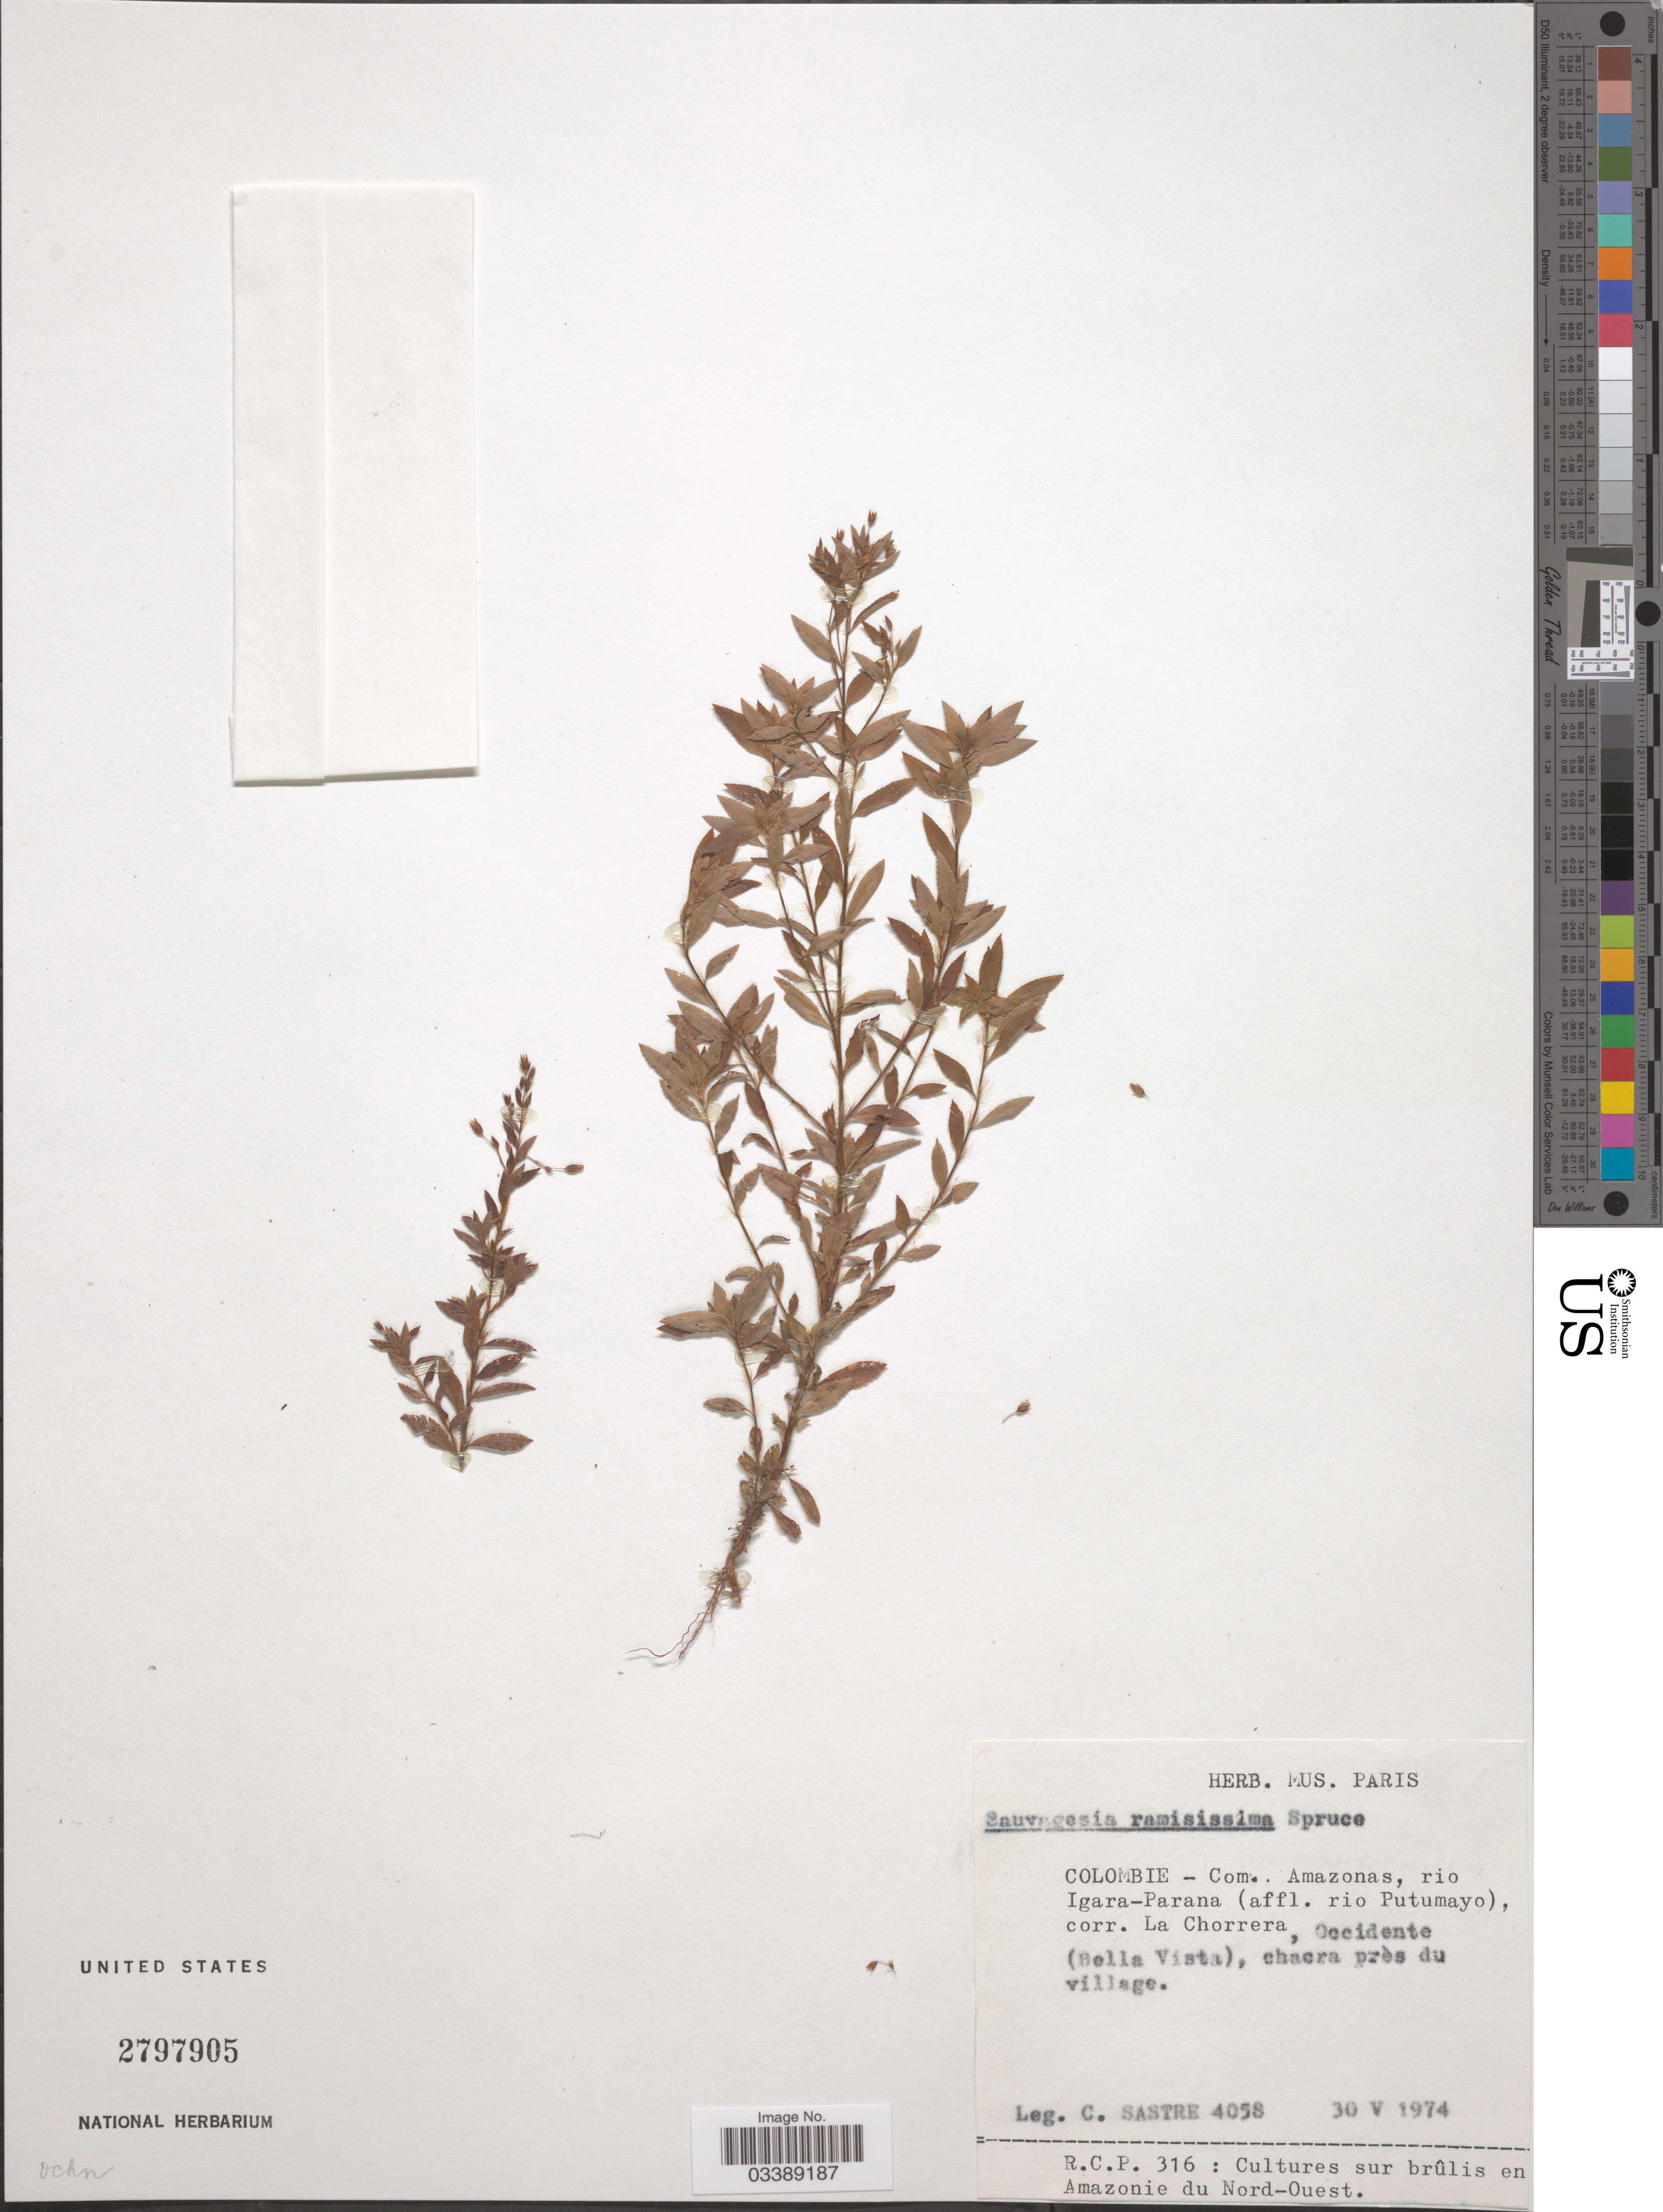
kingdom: Plantae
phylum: Tracheophyta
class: Magnoliopsida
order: Malpighiales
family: Ochnaceae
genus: Sauvagesia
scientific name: Sauvagesia ramosissima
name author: Spruce ex Eichler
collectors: C. Sastre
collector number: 4058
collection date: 1974-05-30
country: Colombia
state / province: Amazônas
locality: Com. Amazonas, rio Igara-Parana (affl. rio Putumayo), corr. La Chorrera, Occidente (Bella Vista), chacra près du village.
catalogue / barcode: US 2797905